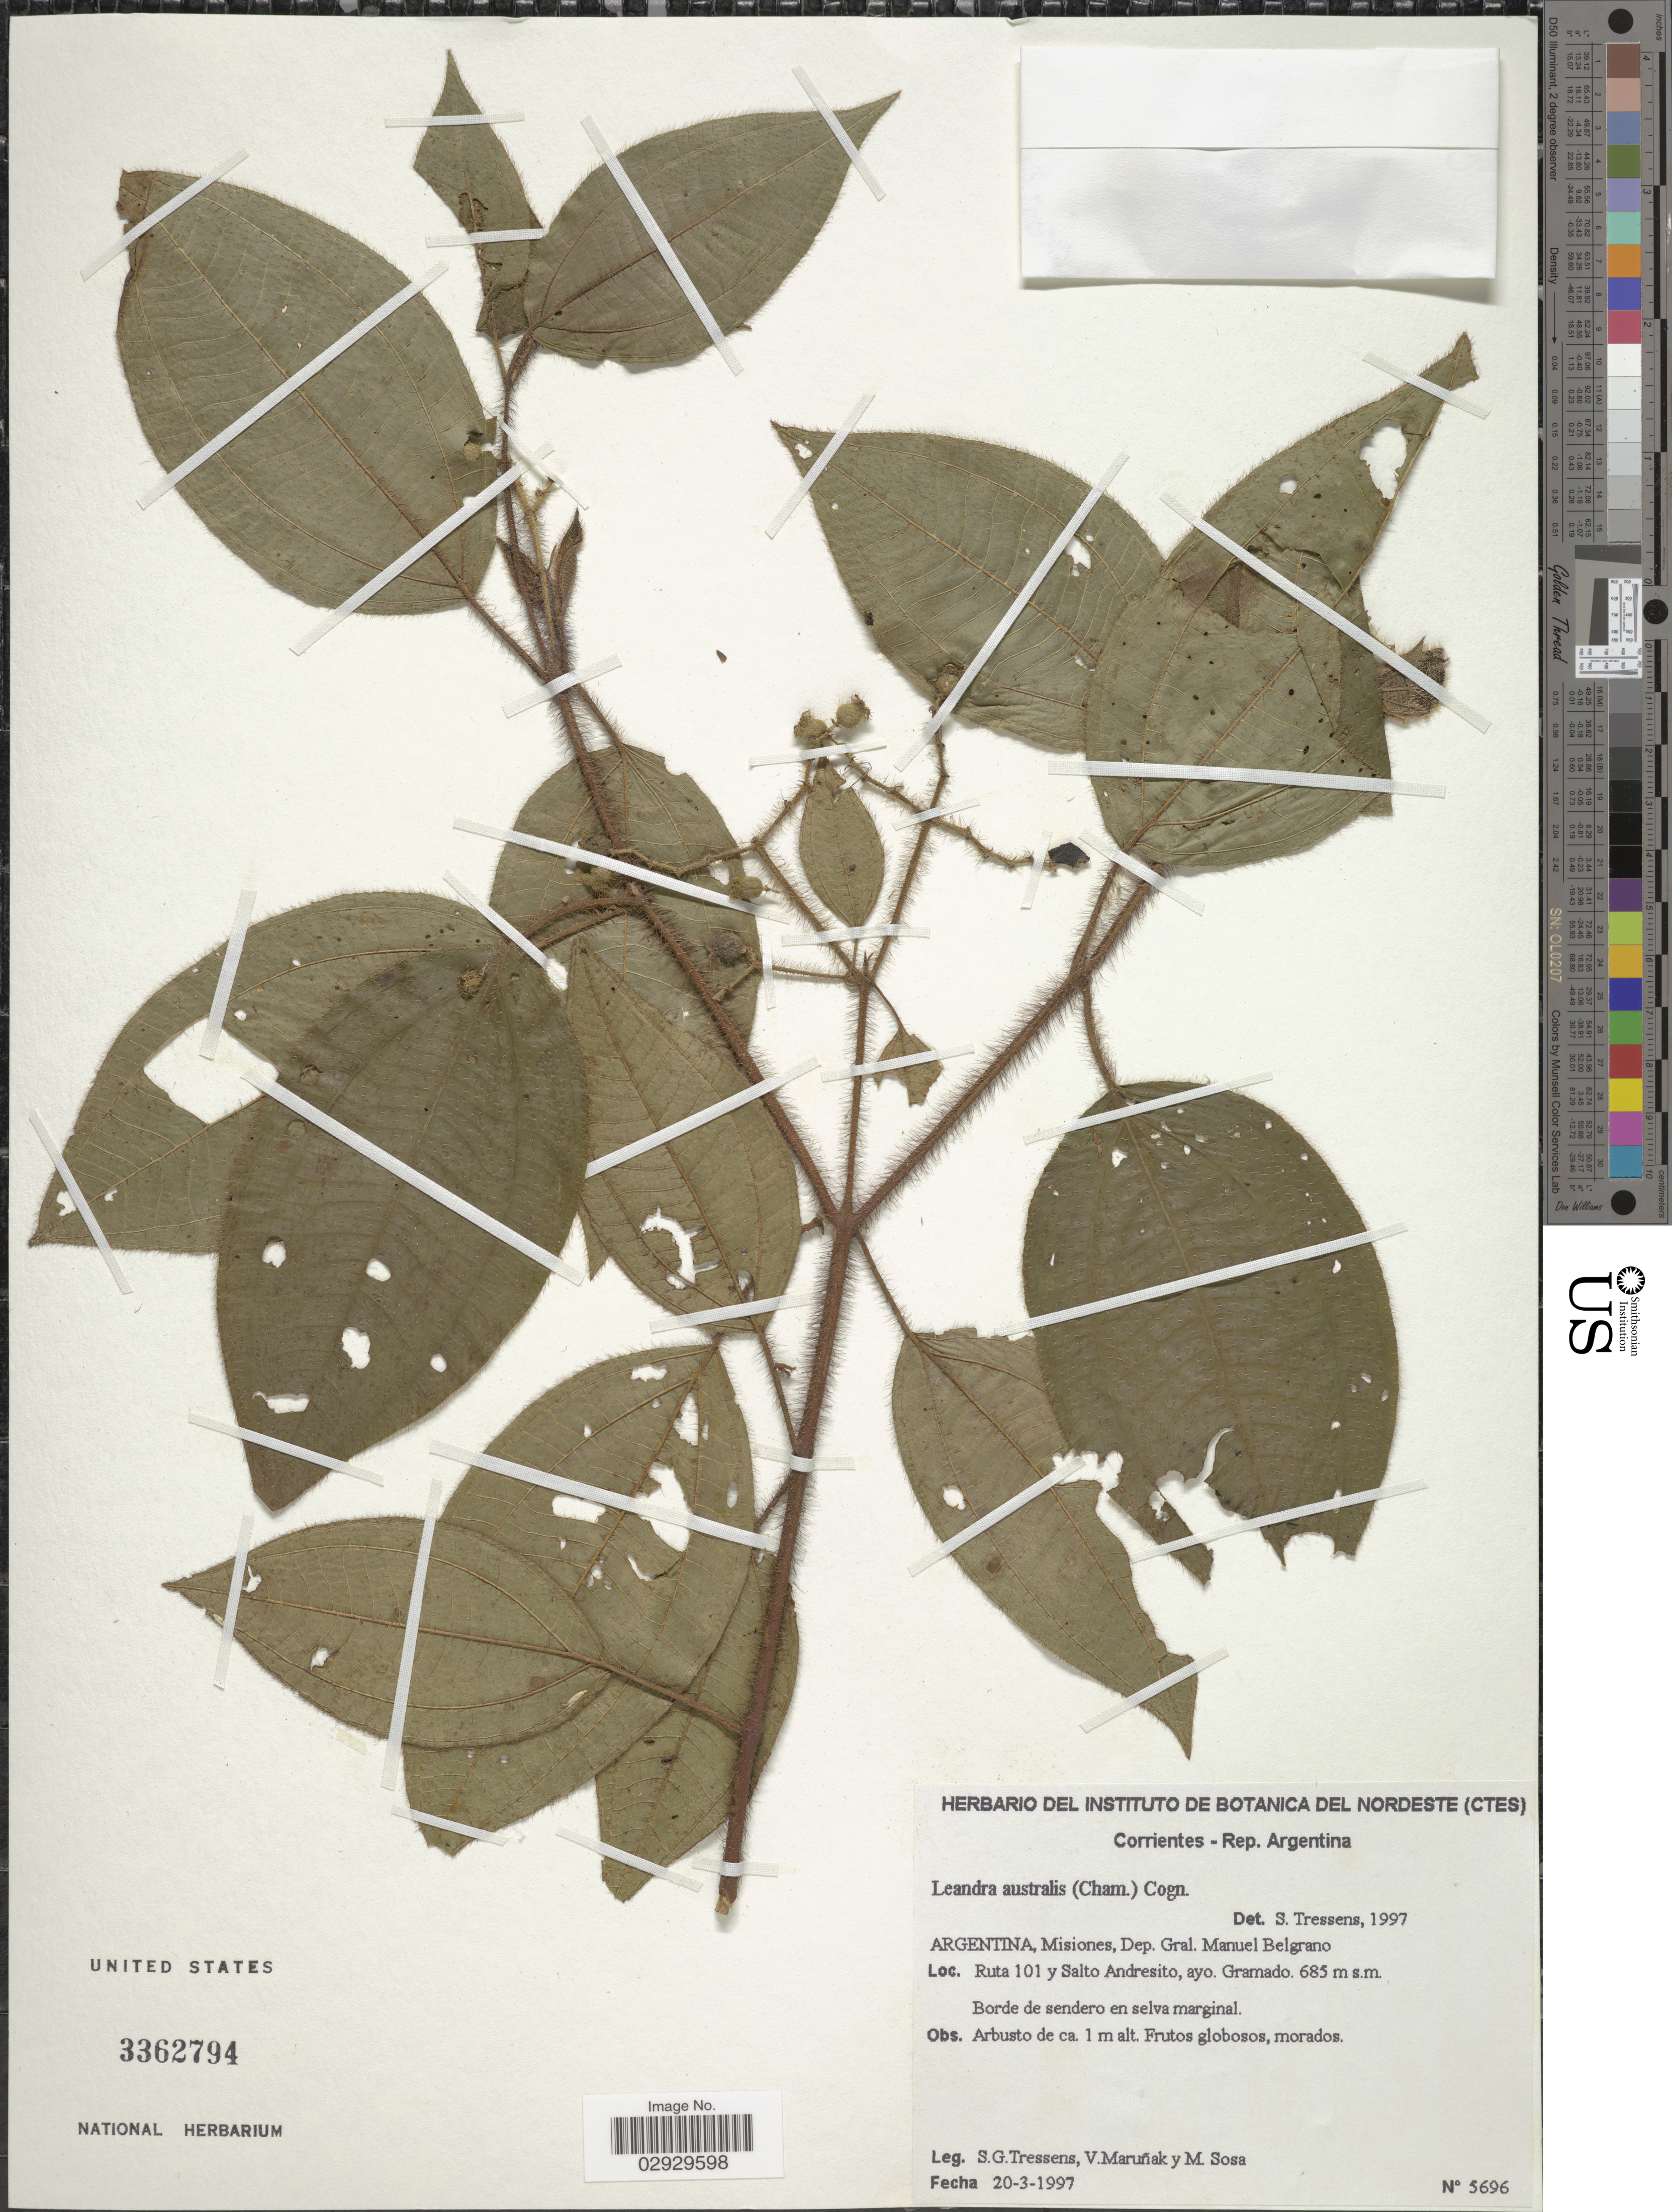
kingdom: Plantae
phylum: Tracheophyta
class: Magnoliopsida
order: Myrtales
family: Melastomataceae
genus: Leandra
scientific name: Leandra australis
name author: (Cham.) Cogn.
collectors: S. Tressens, V. Maruñak & M. Sosa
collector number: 5696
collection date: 1997-03-20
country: Argentina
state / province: Misiones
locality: Dep. Gral. Manuel Belgrano. Ruta 101 y Salto Andresito, ayo. Gramado.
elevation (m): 685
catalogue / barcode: US 3362794